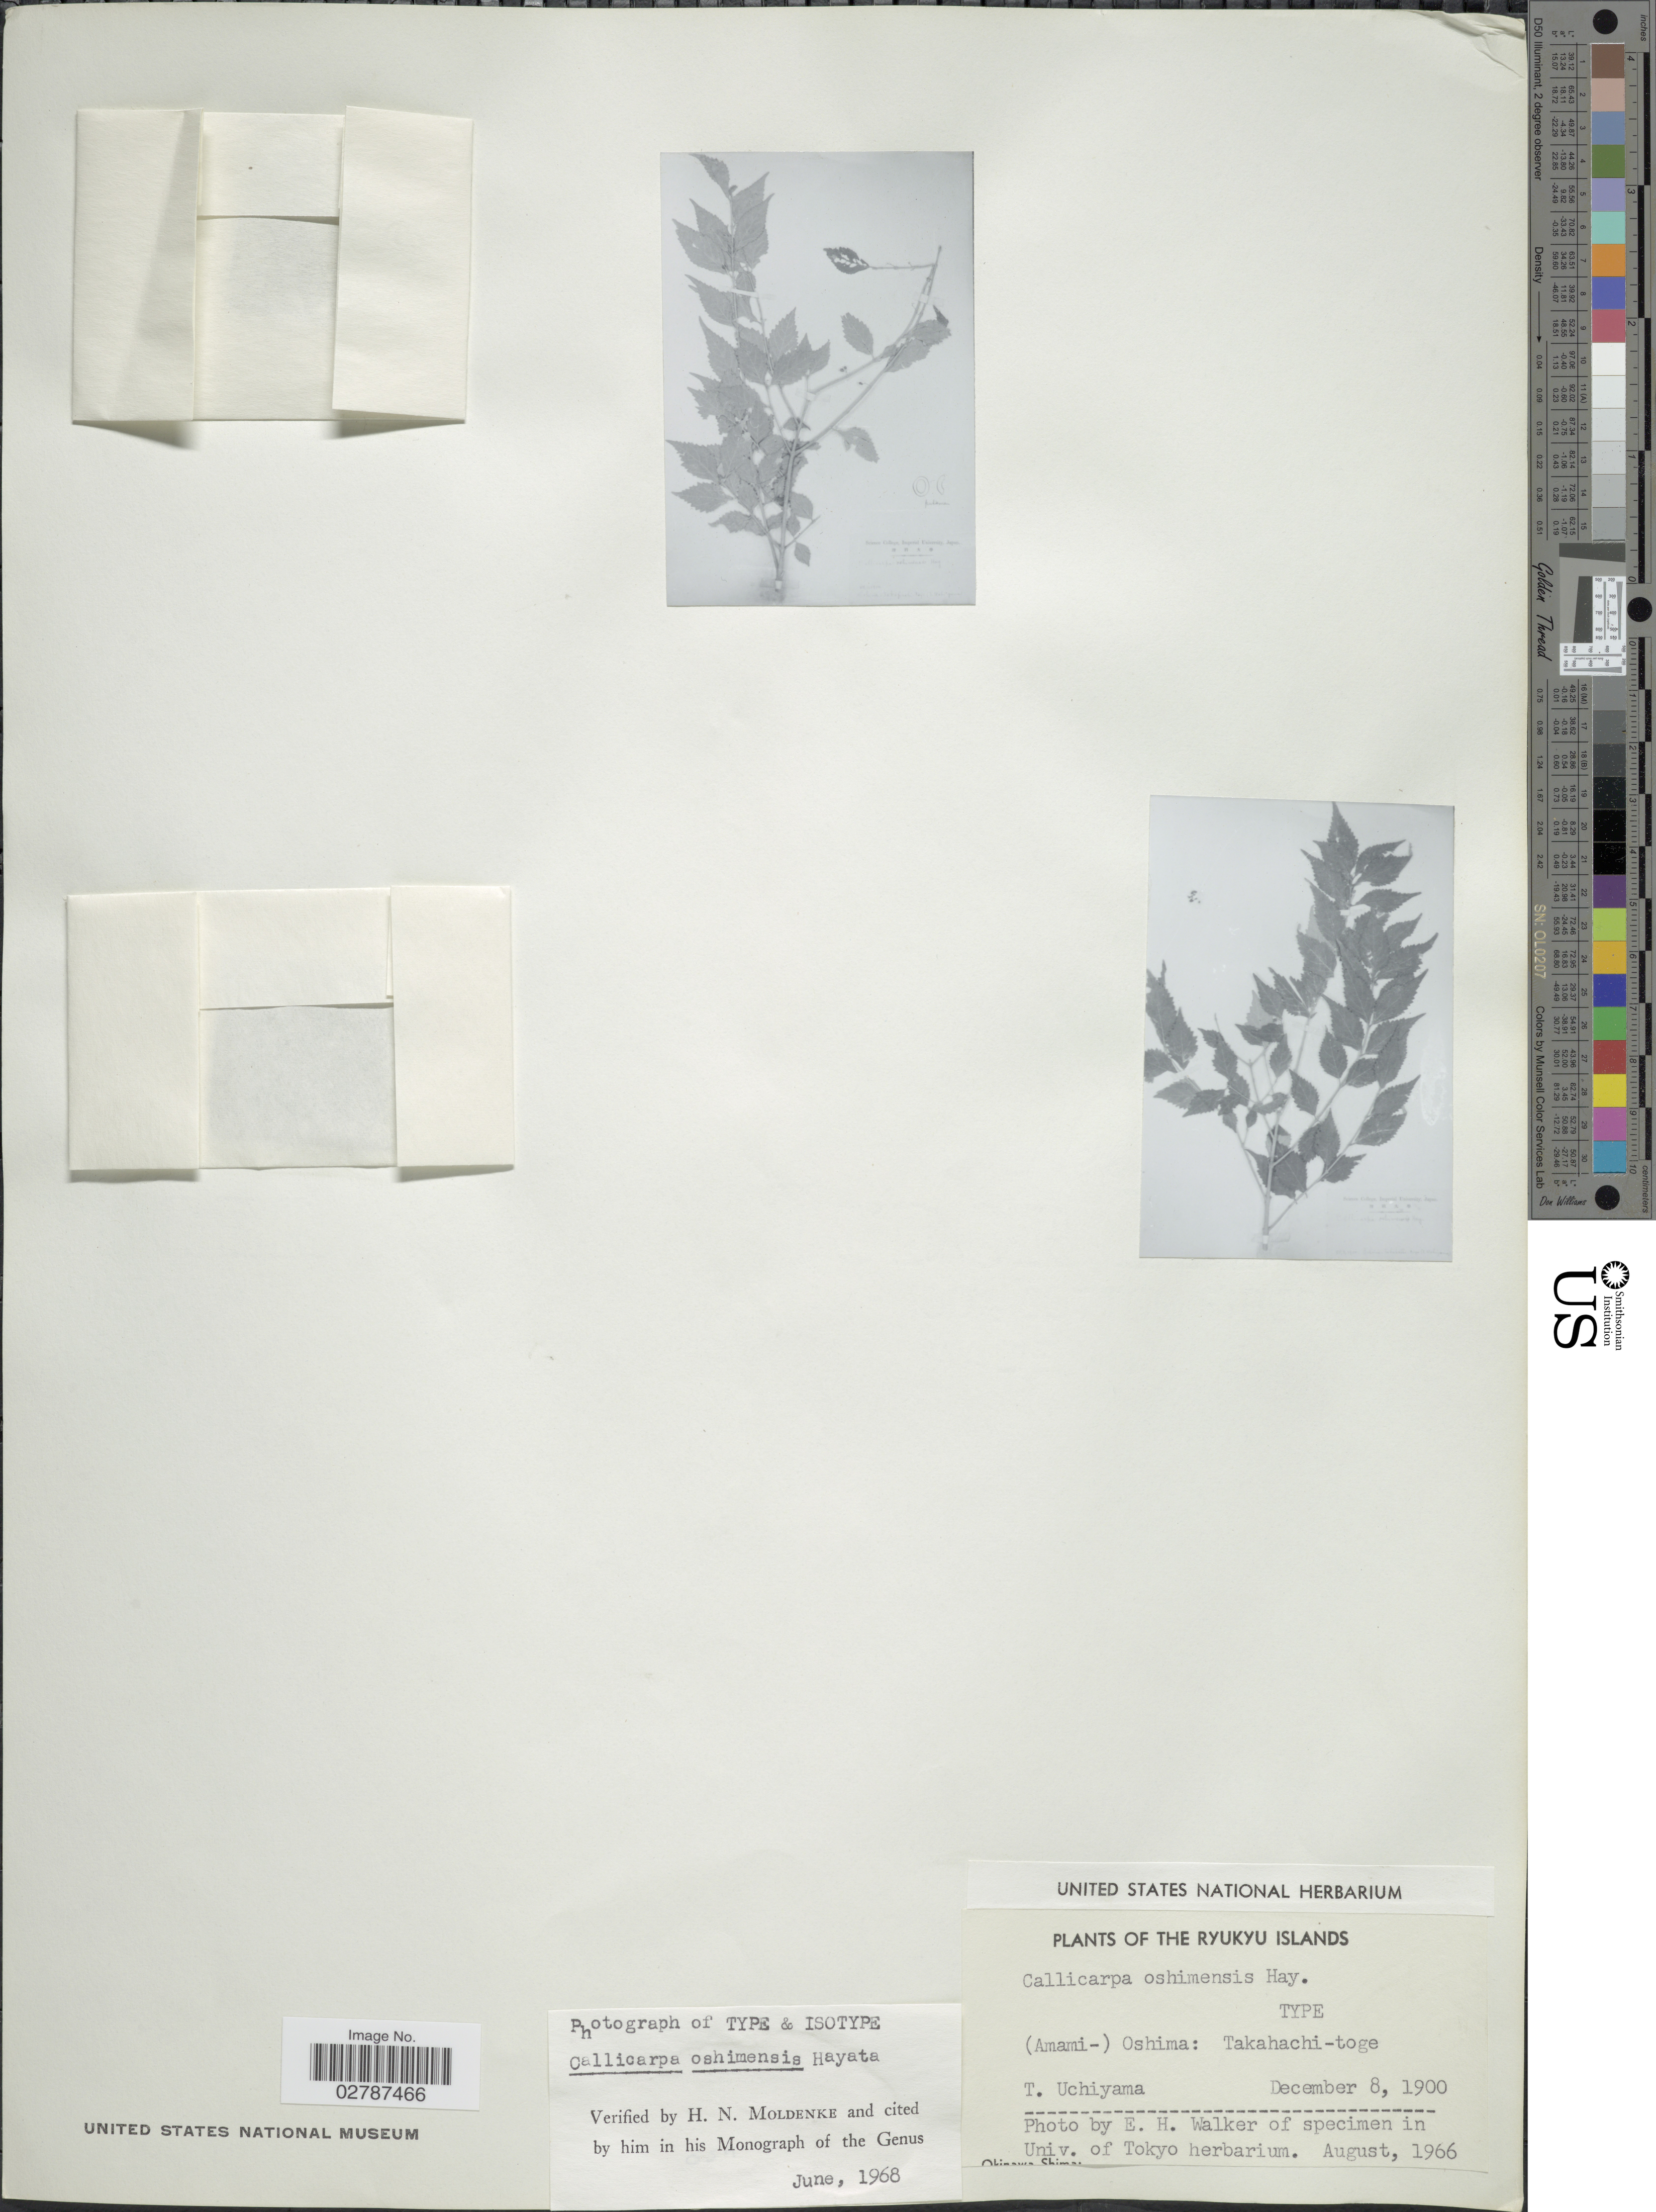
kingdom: Plantae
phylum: Tracheophyta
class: Magnoliopsida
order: Lamiales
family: Lamiaceae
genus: Callicarpa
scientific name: Callicarpa oshimensis var. oshimensis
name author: Hayata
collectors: T. Uchiyama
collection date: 1900-12-08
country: Japan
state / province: Okinawa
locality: The Ryukyu Islands. (Amami-) Oshima: Takahachi-toge